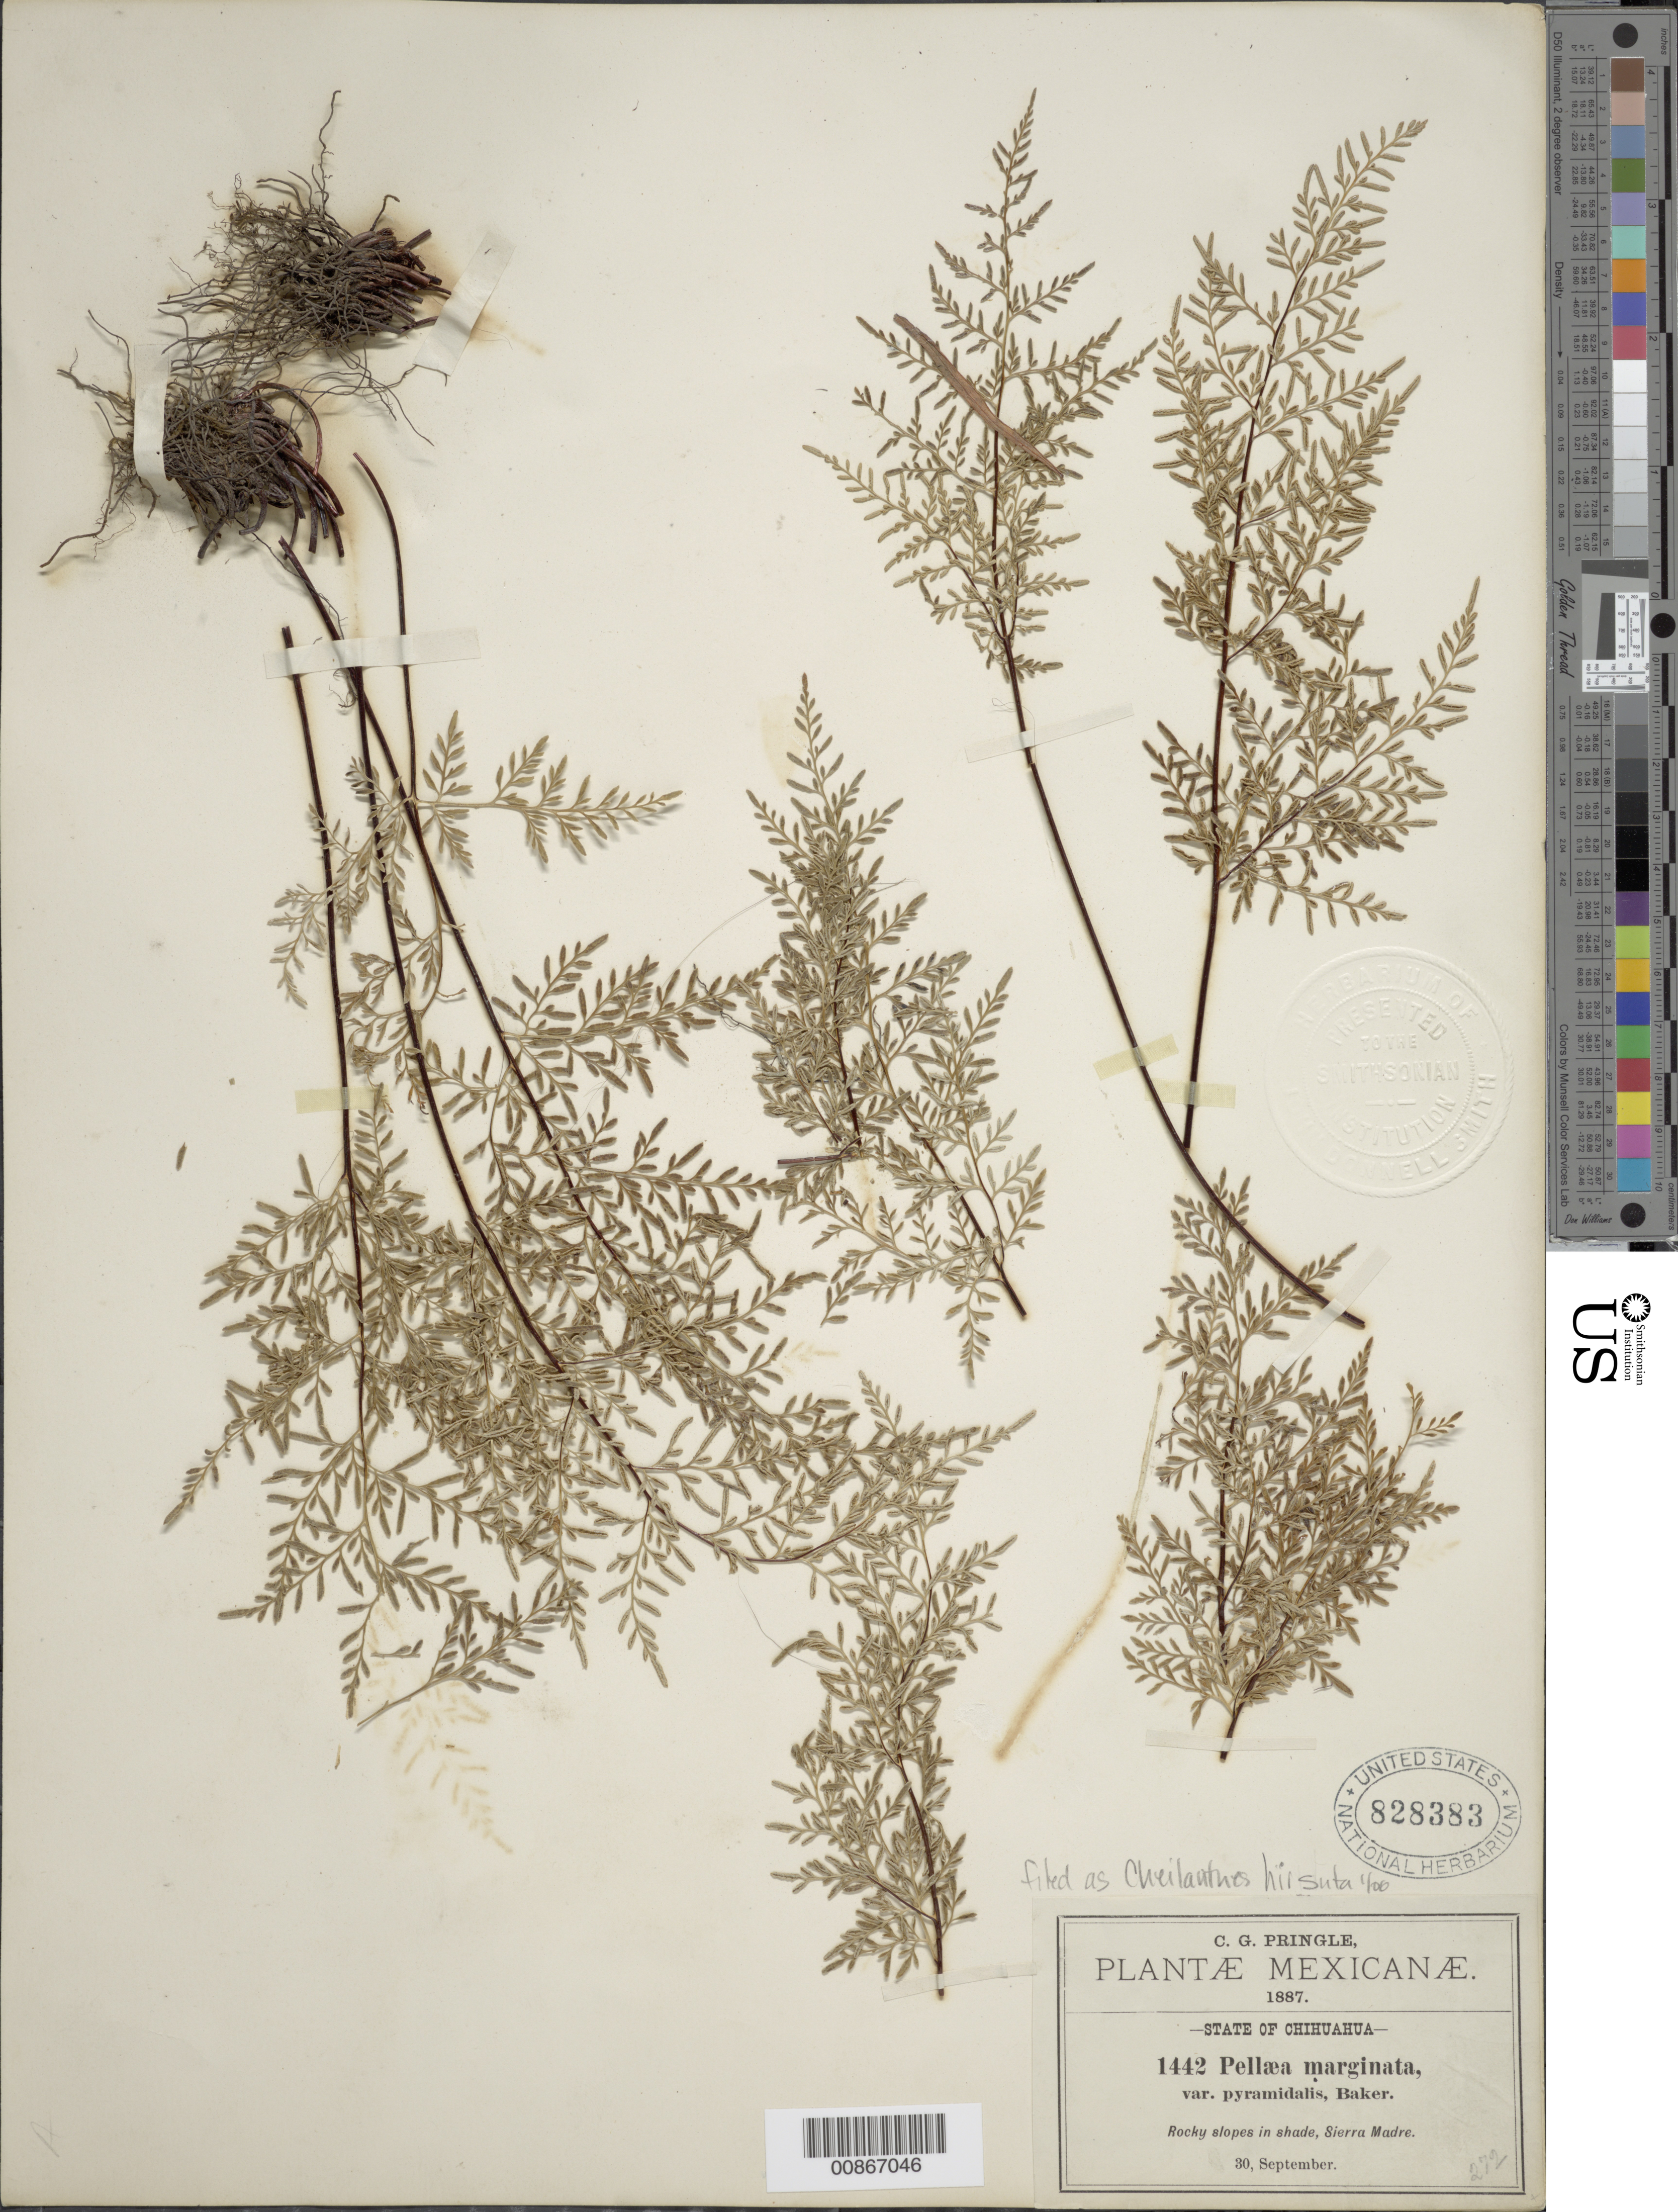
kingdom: Plantae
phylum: Tracheophyta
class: Polypodiopsida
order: Polypodiales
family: Pteridaceae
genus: Gaga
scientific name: Gaga hirsuta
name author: (Link) Fay W. Li & Windham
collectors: C. G. Pringle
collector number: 1442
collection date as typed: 30 Sep 1887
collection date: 1887-09-30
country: Mexico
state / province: Chihuahua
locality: Sierra Madre, Chihuahua.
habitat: Rocky slopes in shade.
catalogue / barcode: US 828383